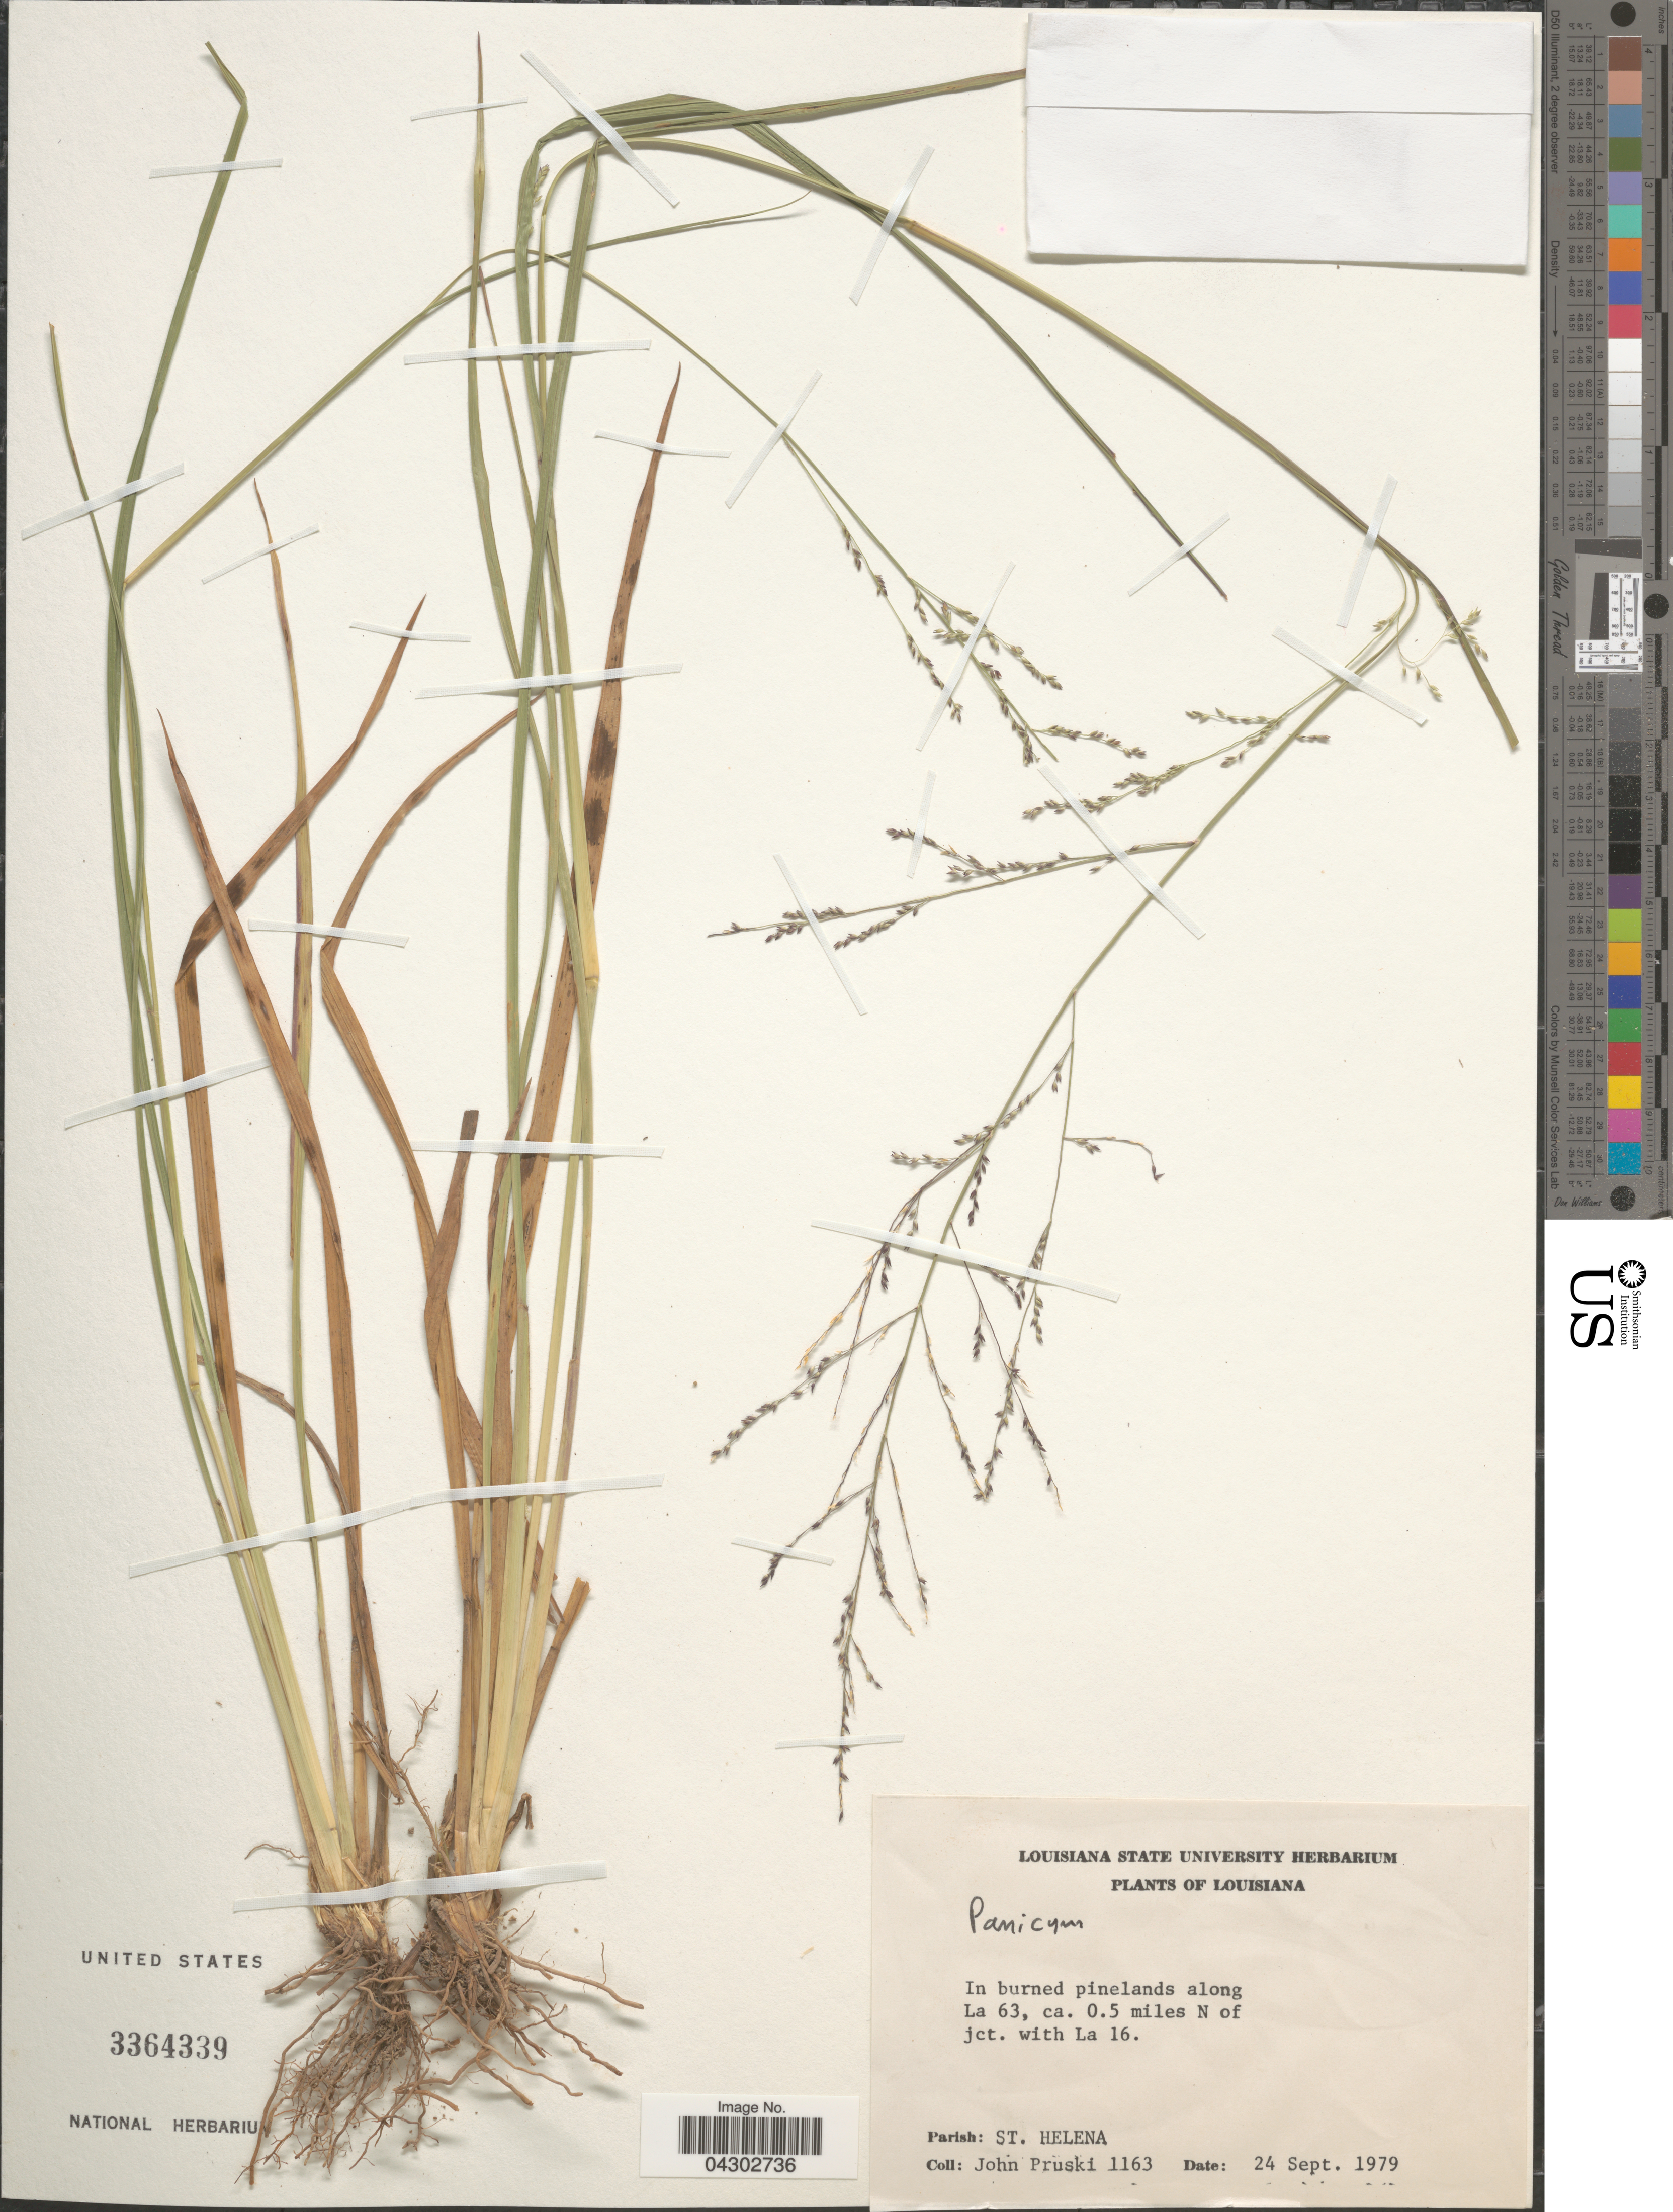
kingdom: Plantae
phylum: Tracheophyta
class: Liliopsida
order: Poales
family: Poaceae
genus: Panicum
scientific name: Panicum sp.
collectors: J. F. Pruski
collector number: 1163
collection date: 1979-09-24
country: United States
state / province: Louisiana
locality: In burned pinelands along La 63, ca. 0.5 miles N of jct. with La 16. Parish: St. Helena.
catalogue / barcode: US 3364339